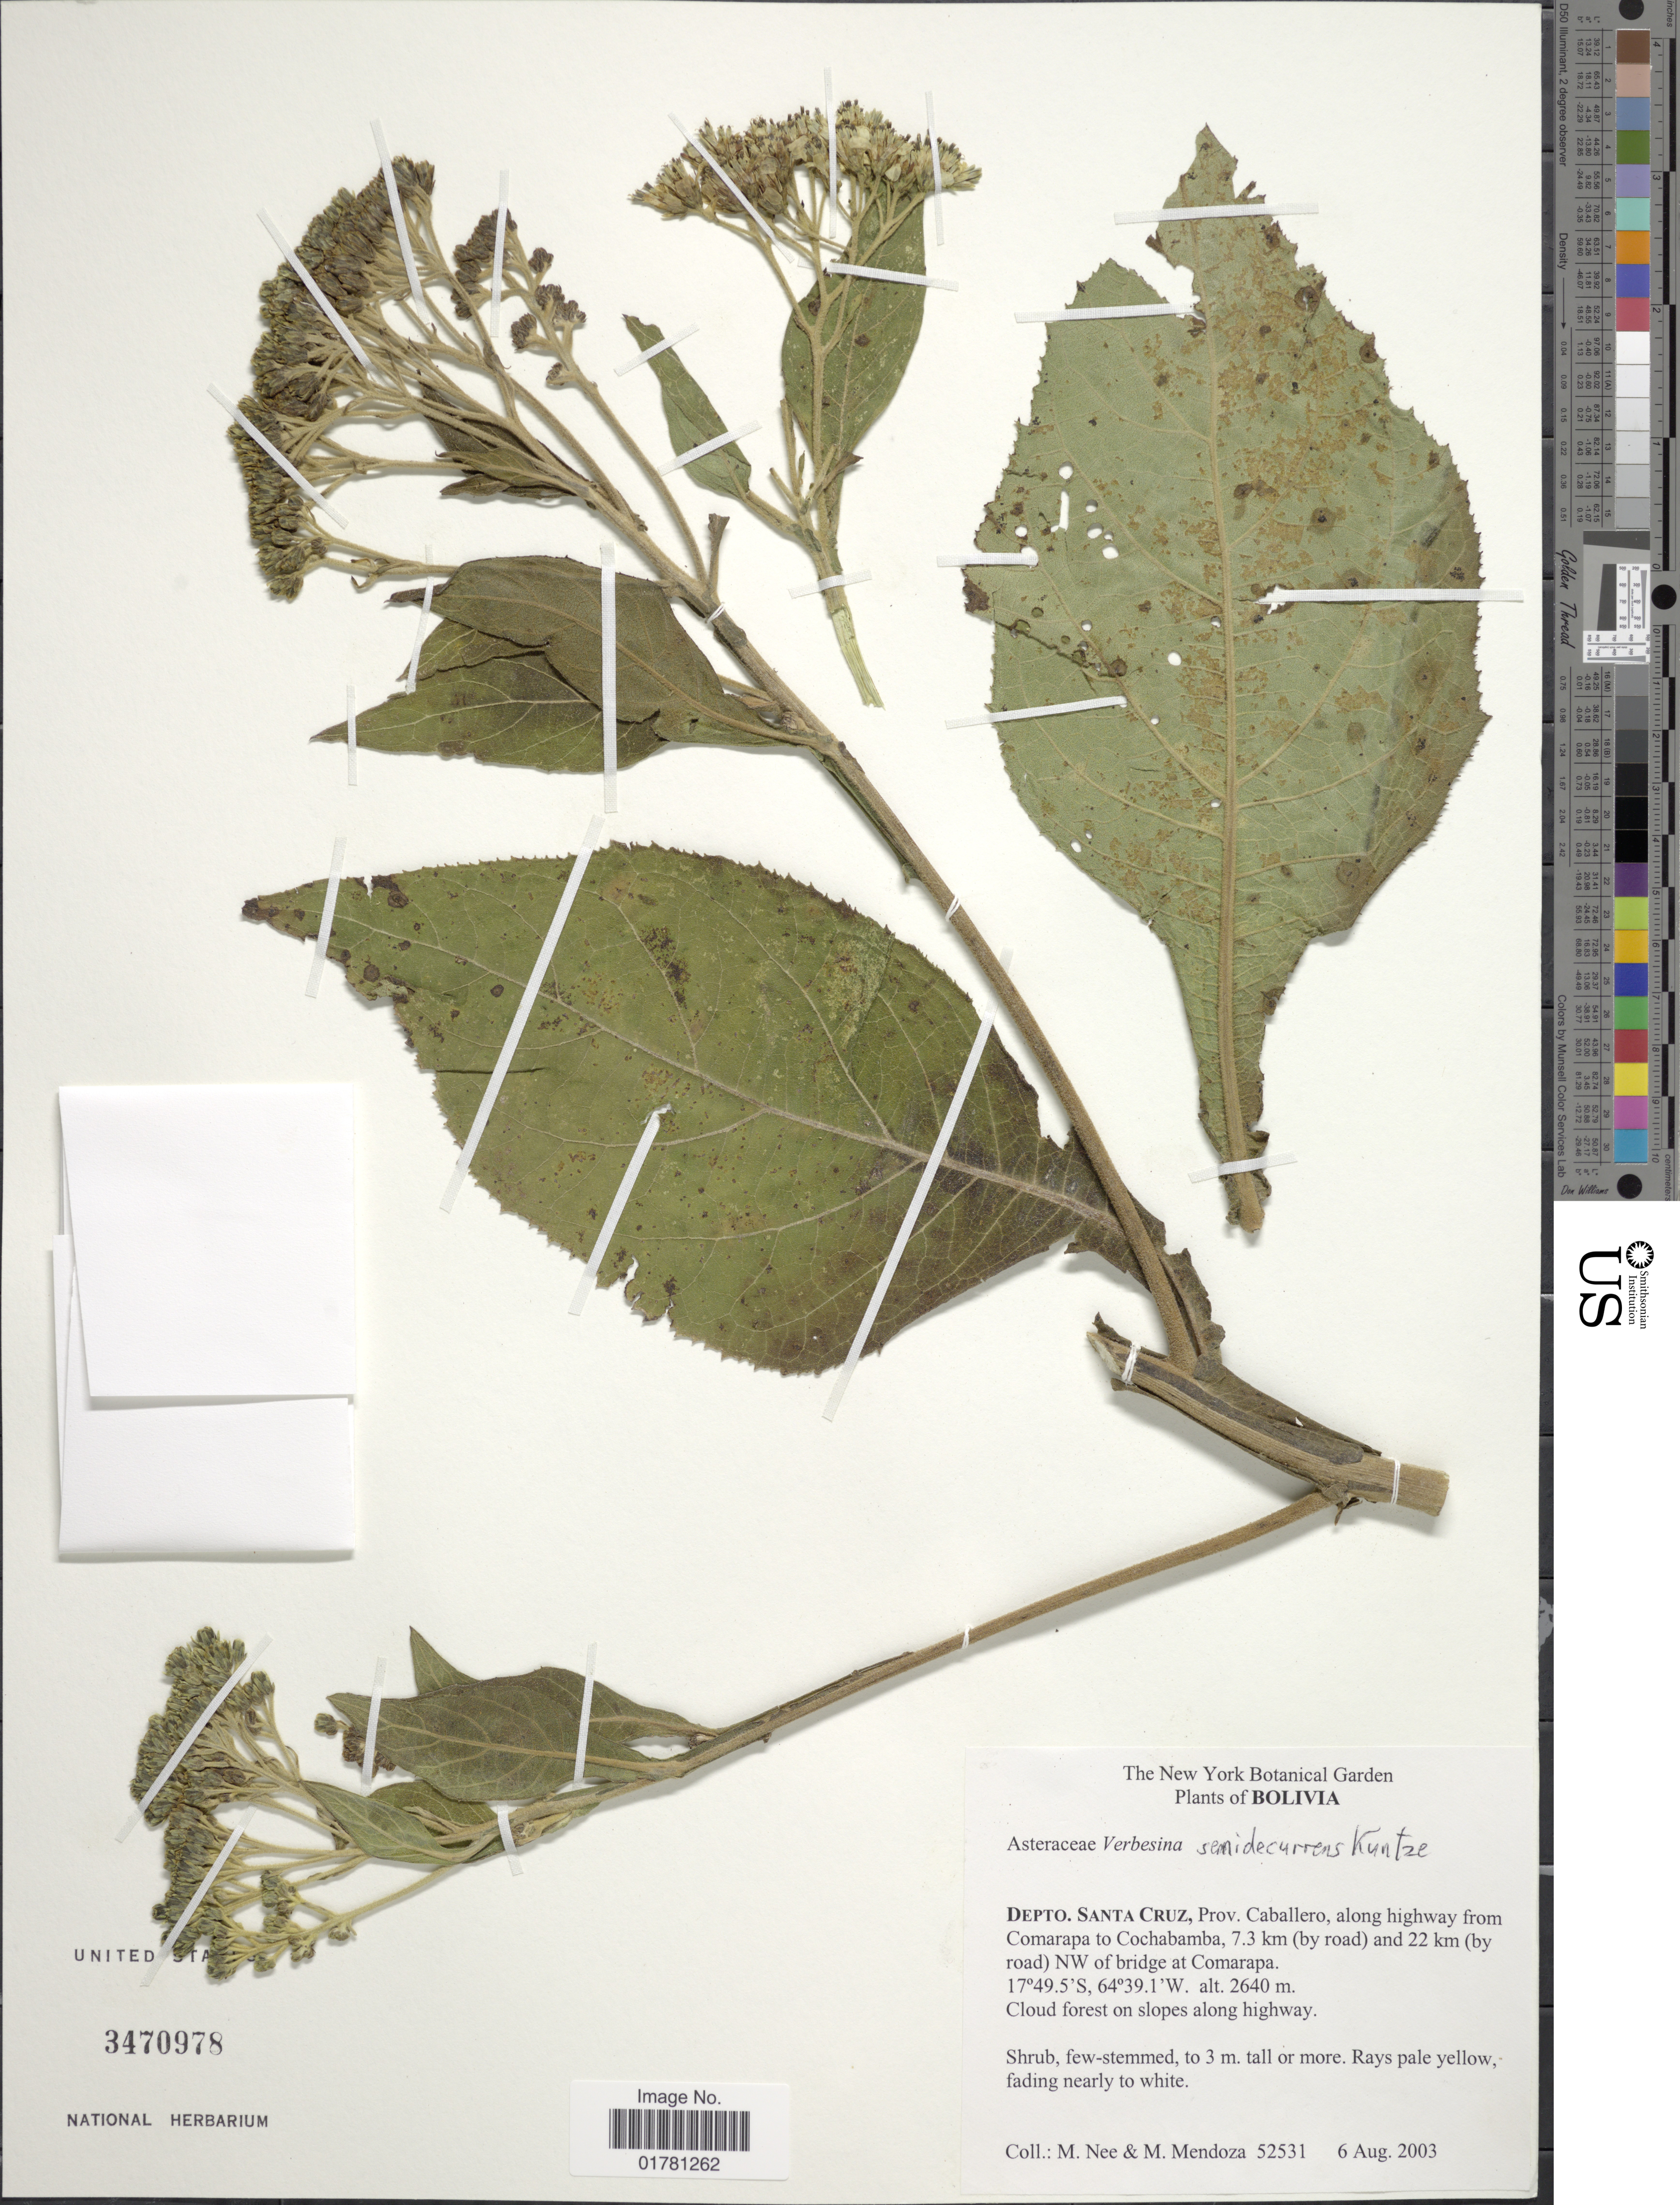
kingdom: Plantae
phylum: Tracheophyta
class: Magnoliopsida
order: Asterales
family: Asteraceae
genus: Verbesina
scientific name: Verbesina semidecurrens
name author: Kuntze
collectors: M. Nee & M. Mendoza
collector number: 52531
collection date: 2003-08-06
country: Bolivia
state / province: Santa Cruz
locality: Depto Santa Cruz, Prov. Caballero, along highway from Comarapa to Cochabamba, 7.3 km (by road) and 22 km (by road) NW of bridge at Comarapa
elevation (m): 2640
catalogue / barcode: US 3470978